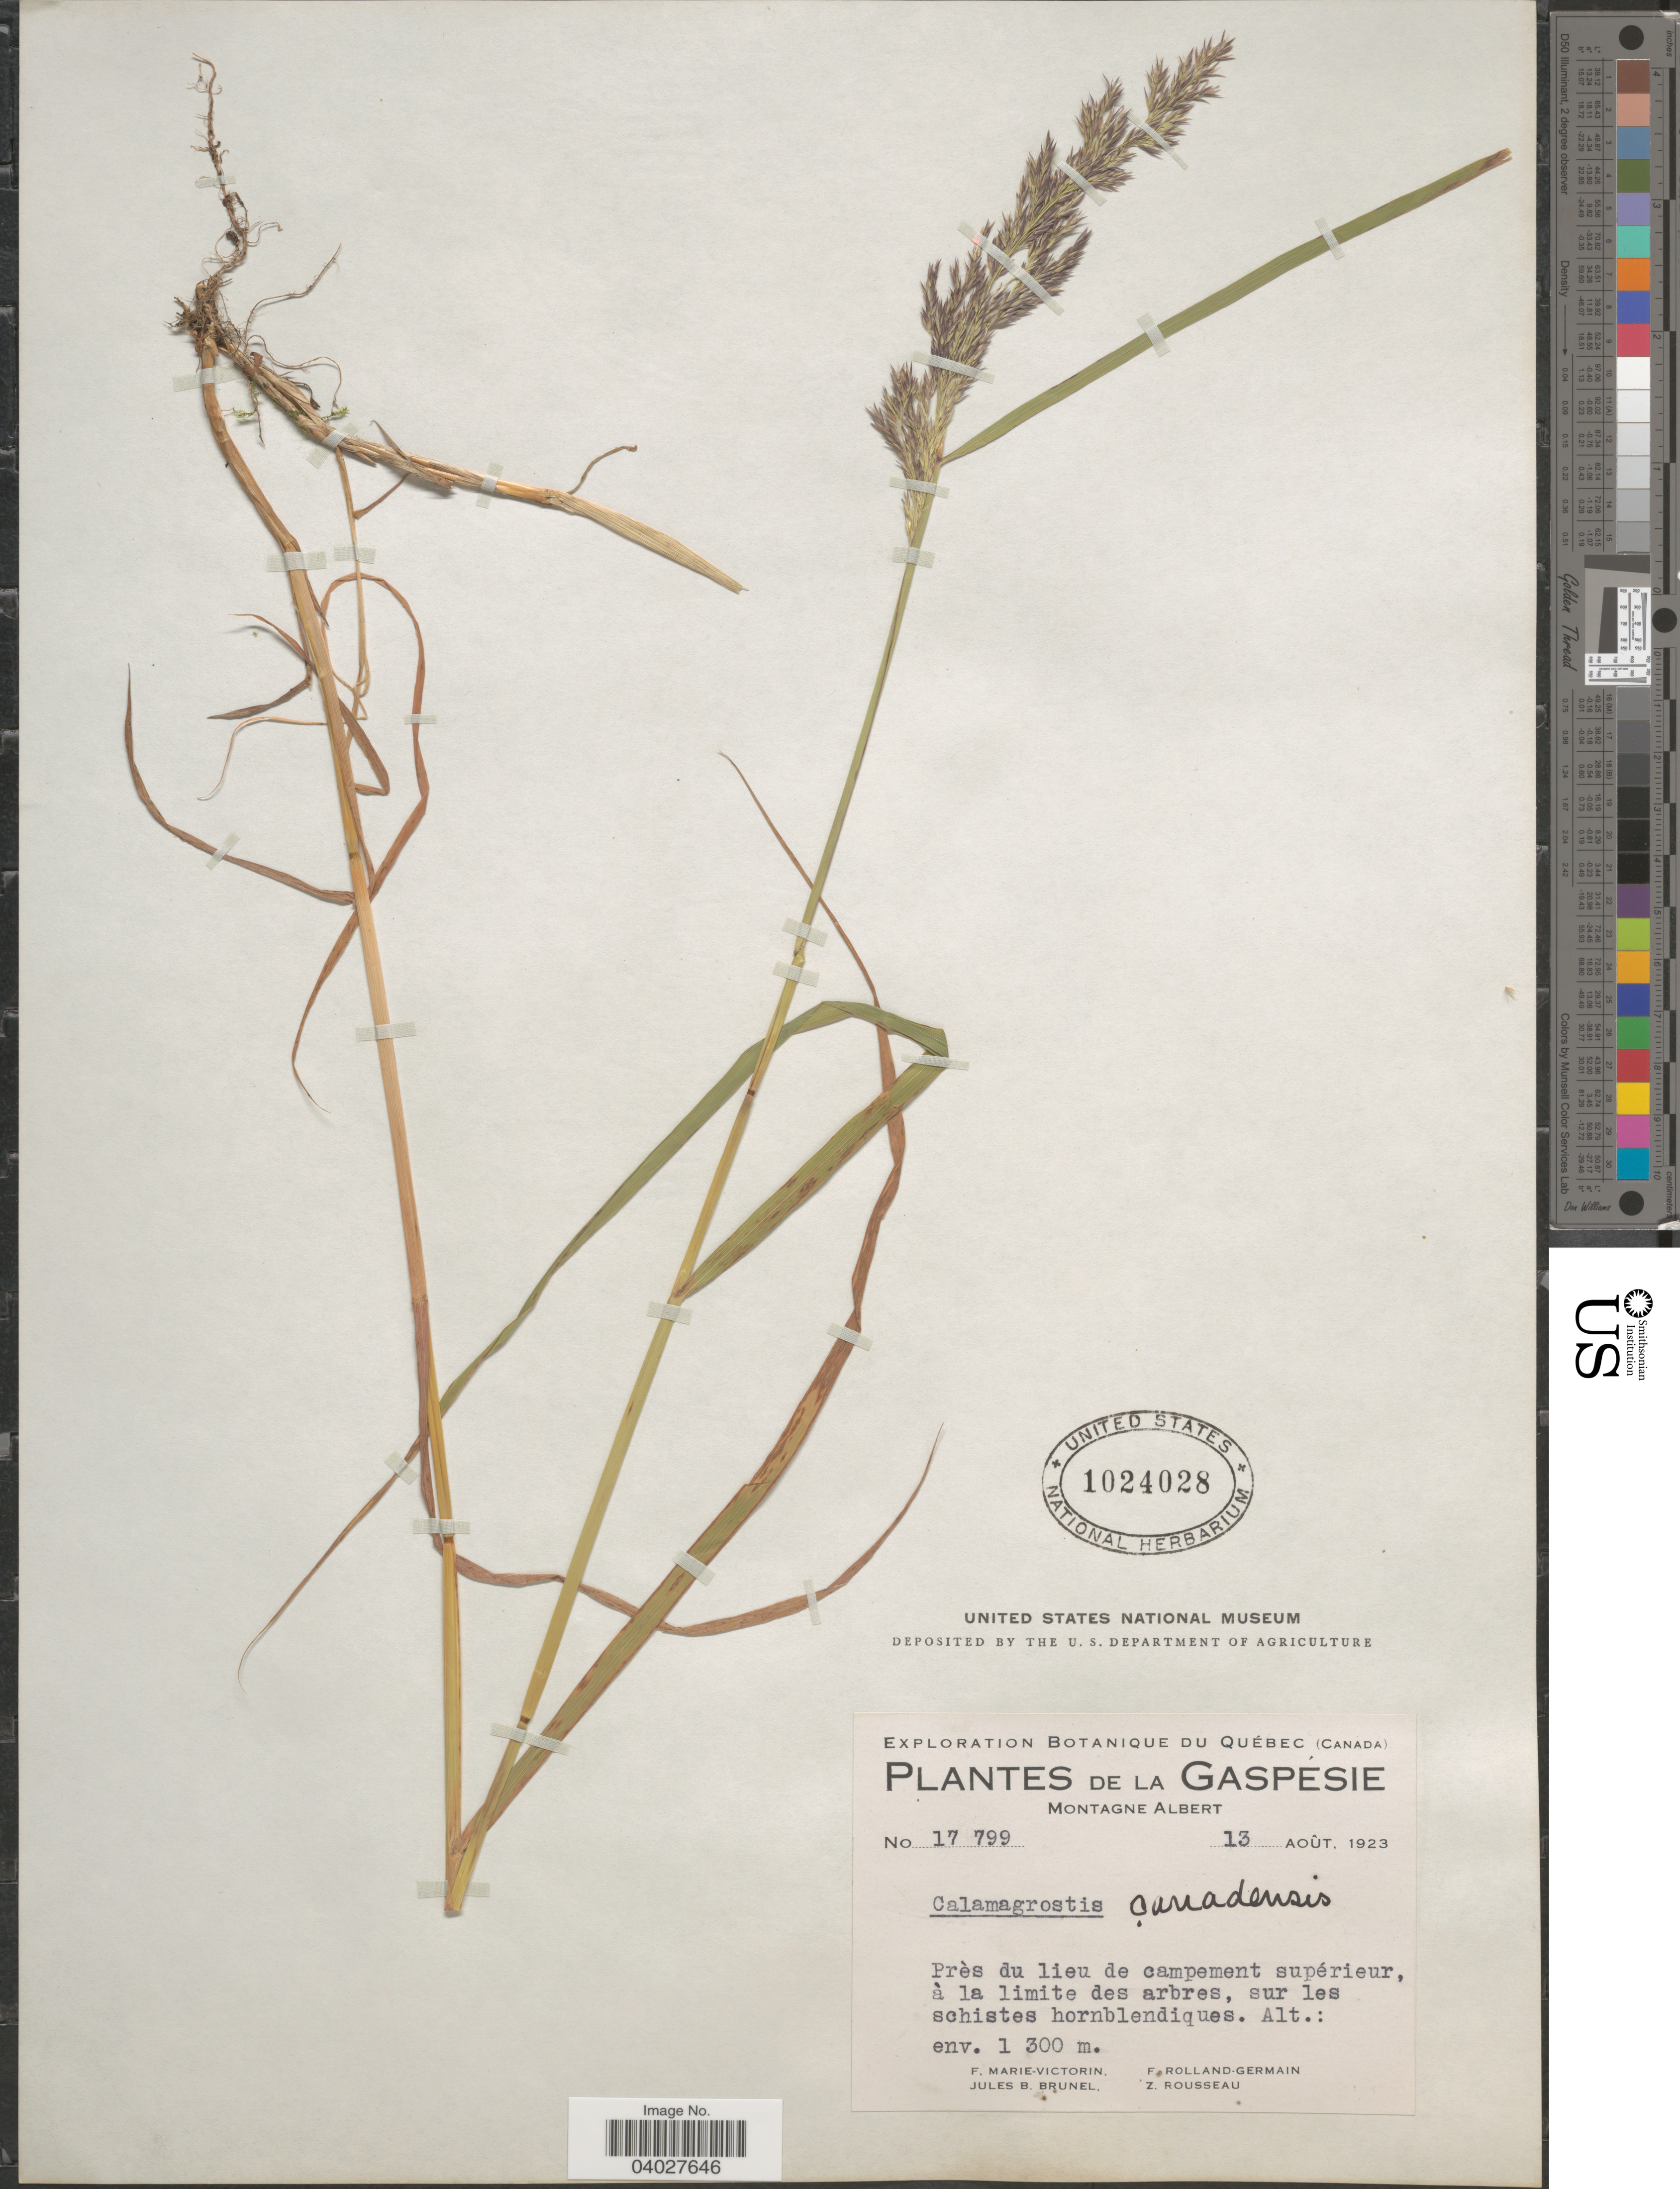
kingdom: Plantae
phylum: Tracheophyta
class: Liliopsida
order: Poales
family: Poaceae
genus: Calamagrostis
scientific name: Calamagrostis canadensis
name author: (Michx.) P. Beauv.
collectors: F. Marie-Victorin, Rolland-Germain, J. Brunel & Z. Rousseau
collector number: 17799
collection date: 1923-08-13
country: Canada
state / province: Quebec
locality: La Gaspésie. Montagne Albert.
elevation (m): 1300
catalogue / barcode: US 1024028